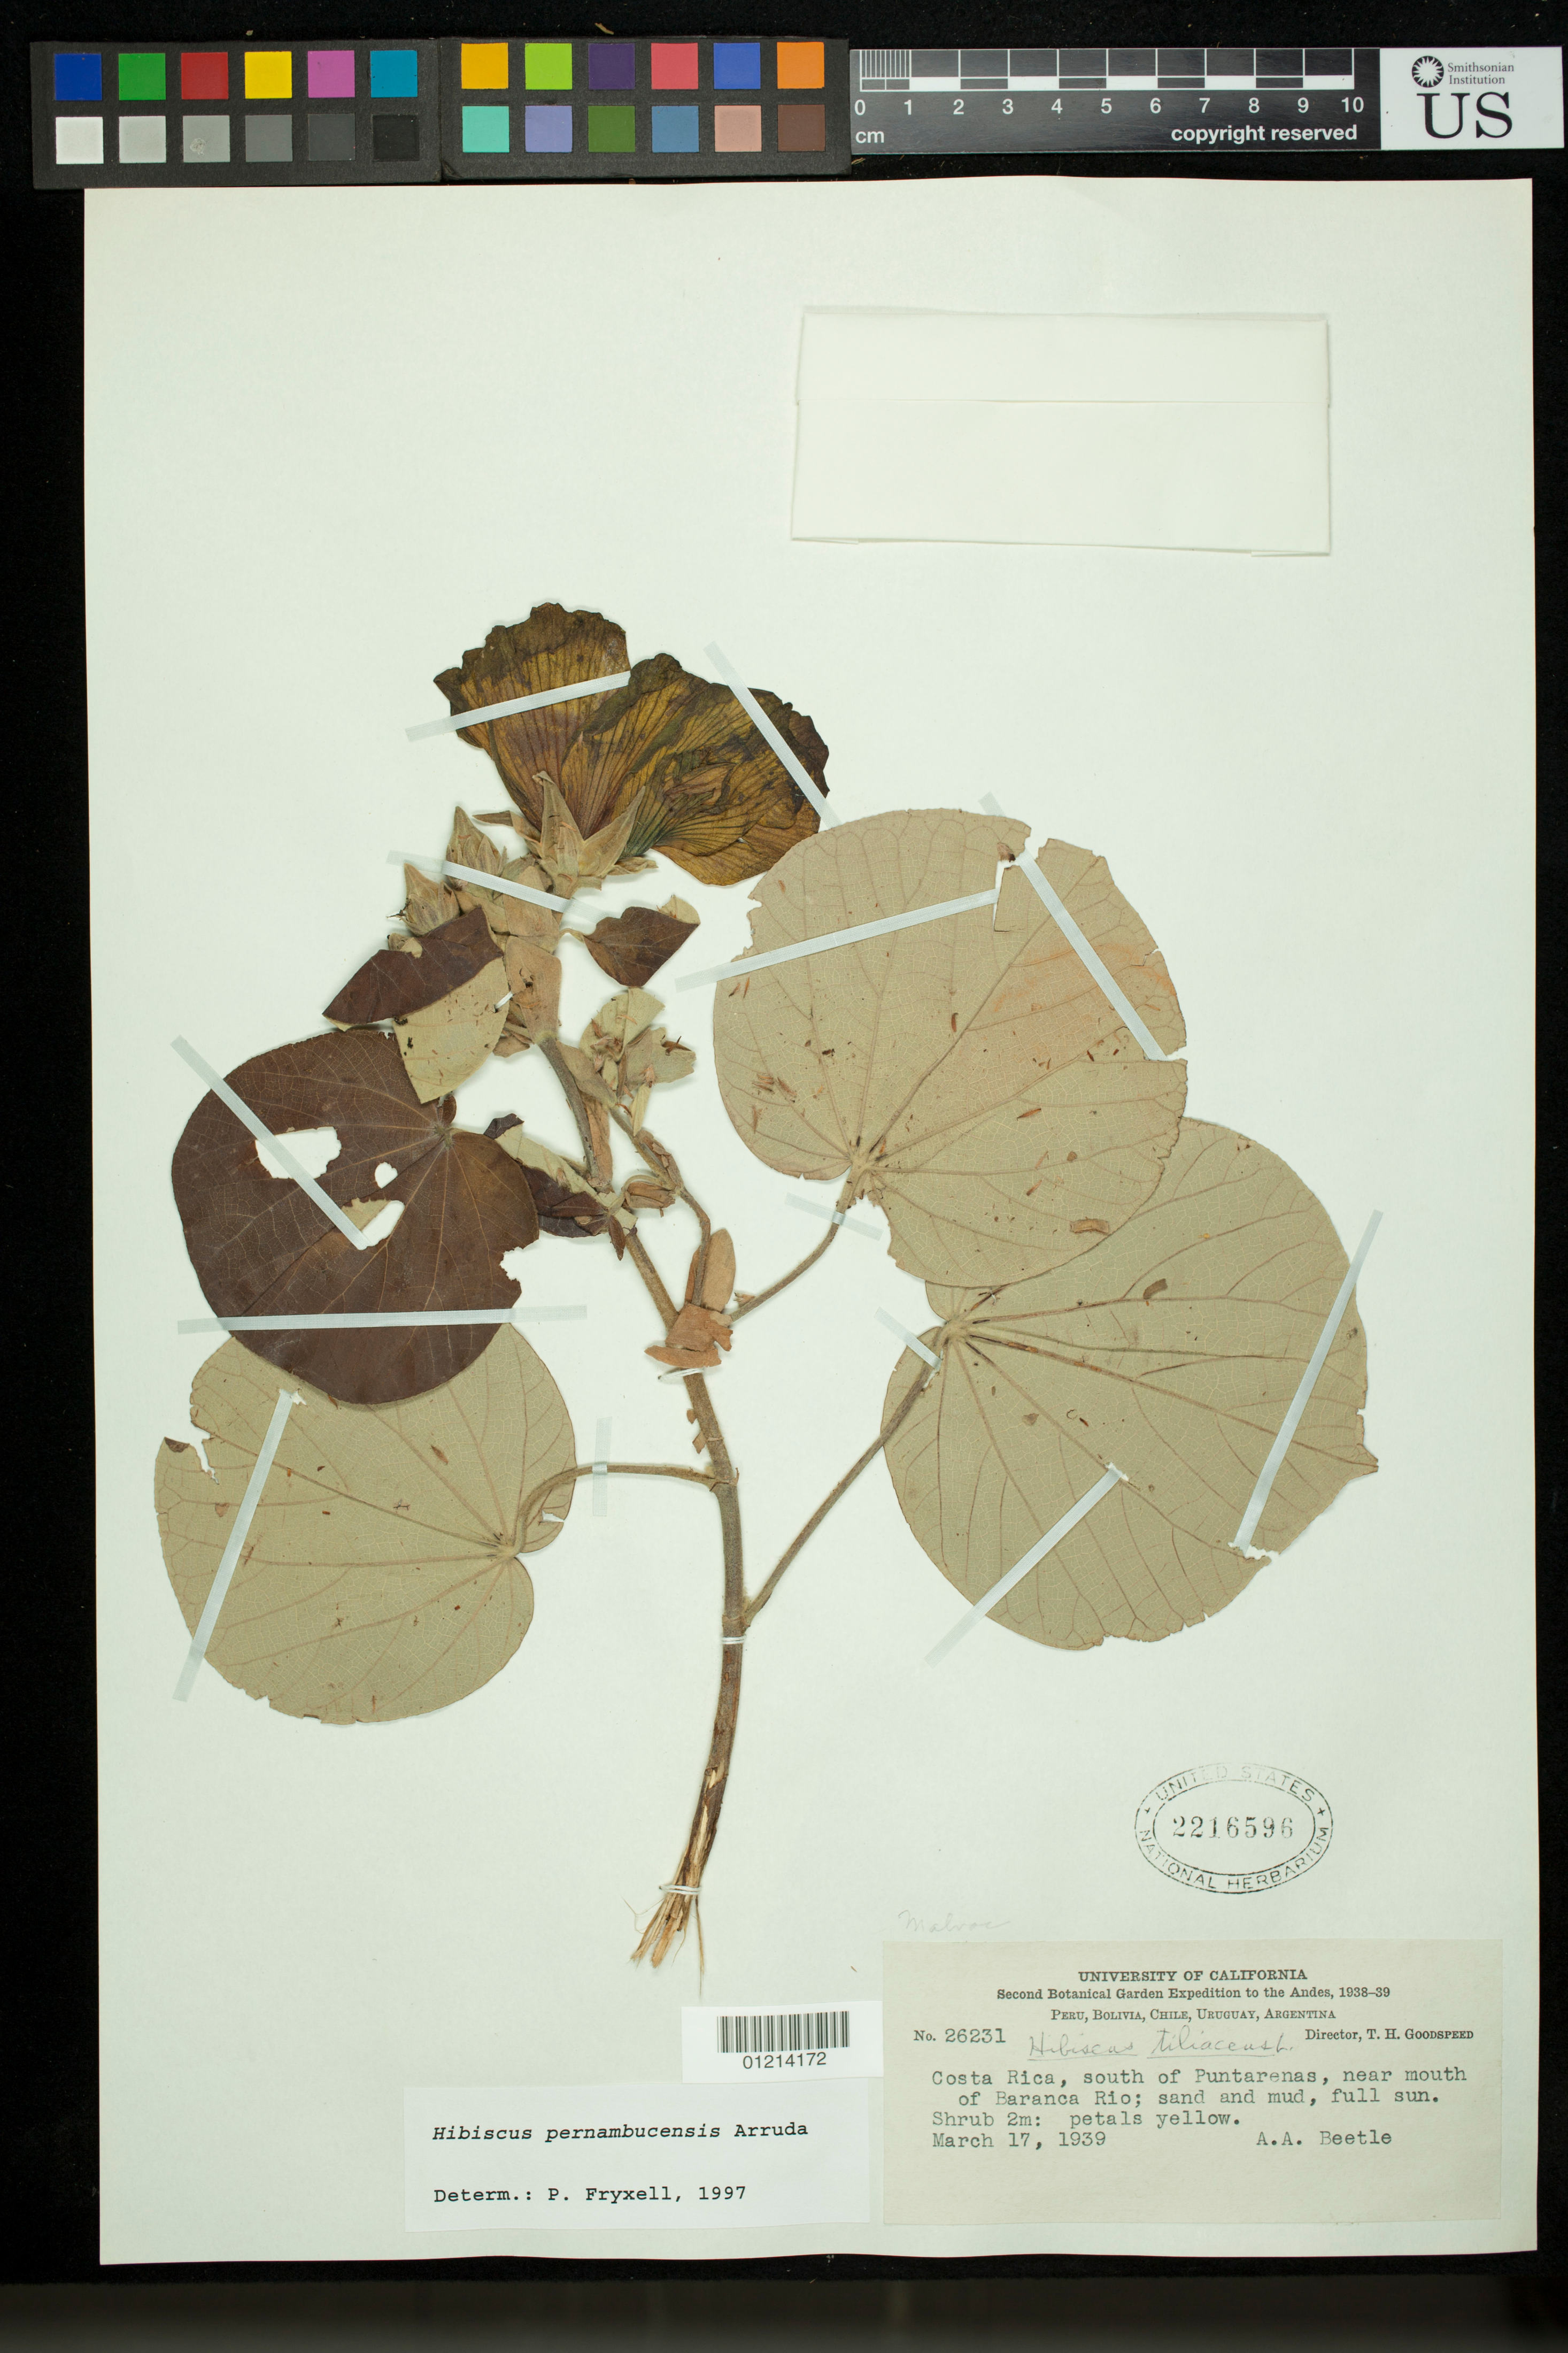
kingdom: Plantae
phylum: Tracheophyta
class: Magnoliopsida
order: Malvales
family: Malvaceae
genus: Talipariti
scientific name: Talipariti tiliaceum var. tiliaceum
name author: (L.) Fryxell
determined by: Dorr, Laurence J., Curator (BOT), Smithsonian Institution - National Museum of Natural History (UNITED STATES)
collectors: A. A. Beetle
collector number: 26231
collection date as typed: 17 Mar 1939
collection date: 1939-03-17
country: Costa Rica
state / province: Puntarenas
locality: South of Puntarenas, near mouth of Baranca Rio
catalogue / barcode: US 2216596